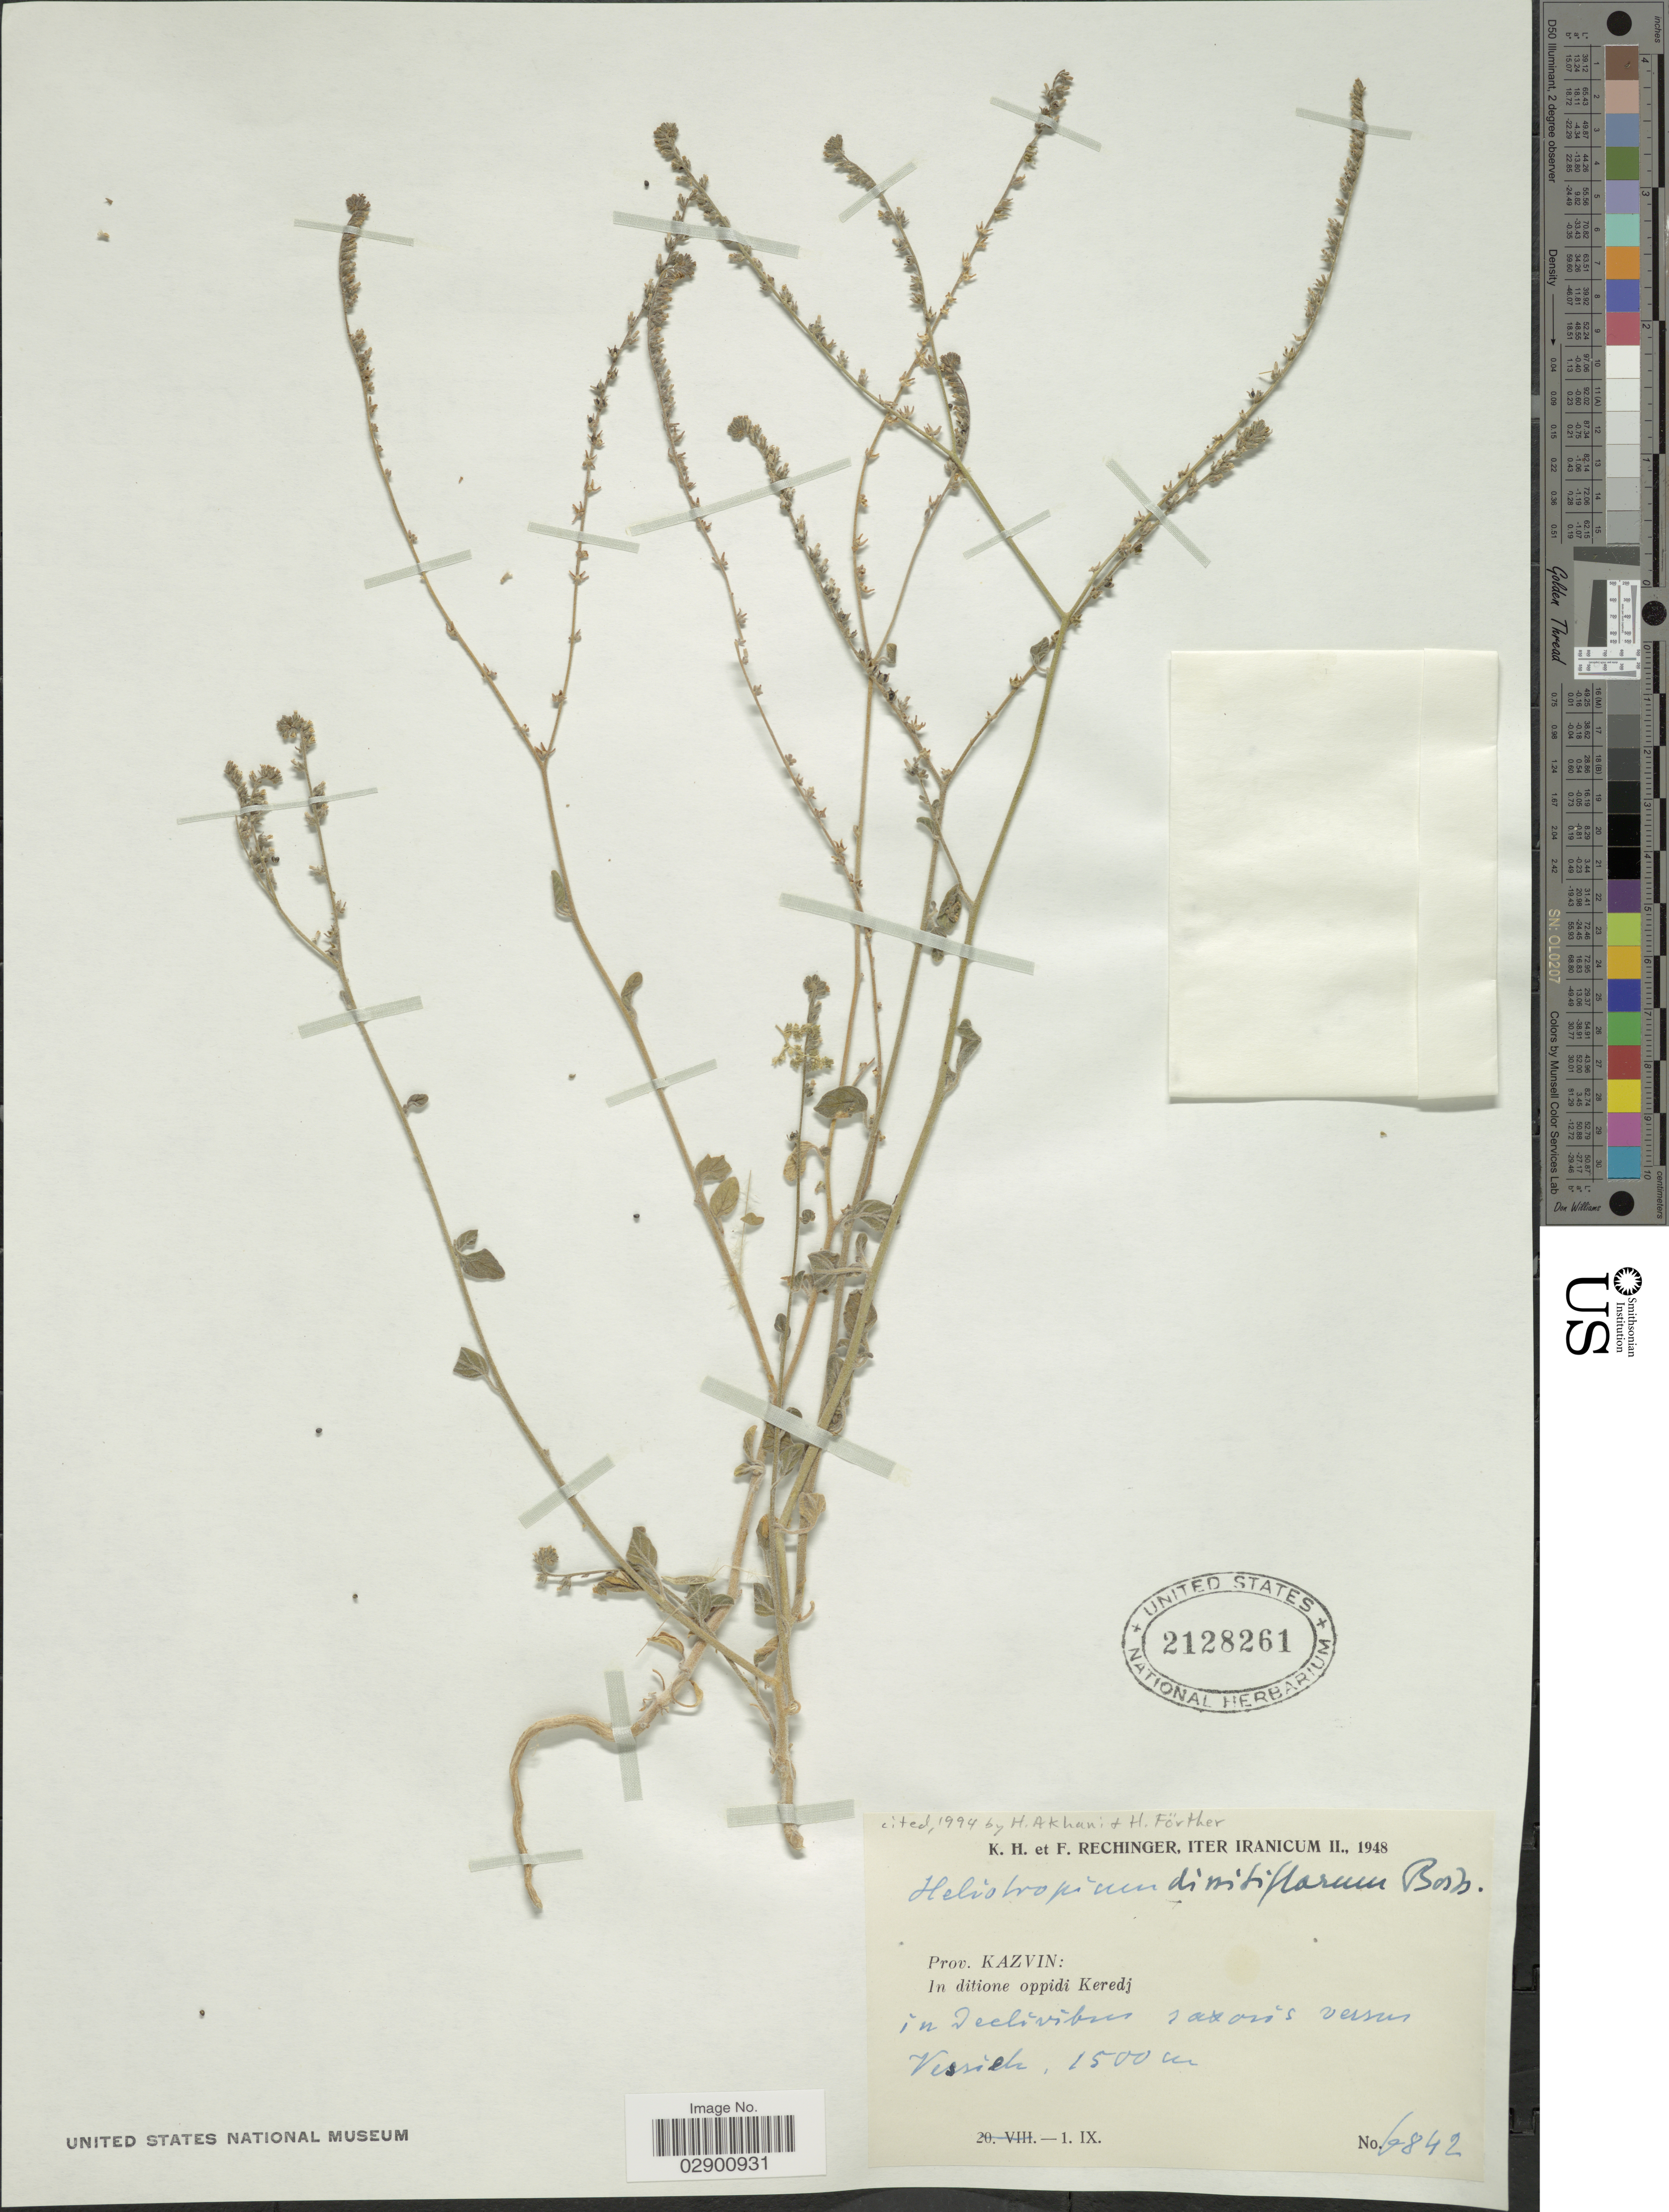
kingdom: Plantae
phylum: Tracheophyta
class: Magnoliopsida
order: Boraginales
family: Heliotropiaceae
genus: Heliotropium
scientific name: Heliotropium dissitiflorum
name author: Boiss.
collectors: K. H. Rechinger & F. Rechinger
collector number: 6842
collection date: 1948-09-01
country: Iran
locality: Prov. Kazvin: In ditione oppidi Keredj in declivibus saxosis versus Vesrich [interpreted].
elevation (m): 1500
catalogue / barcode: US 2128261